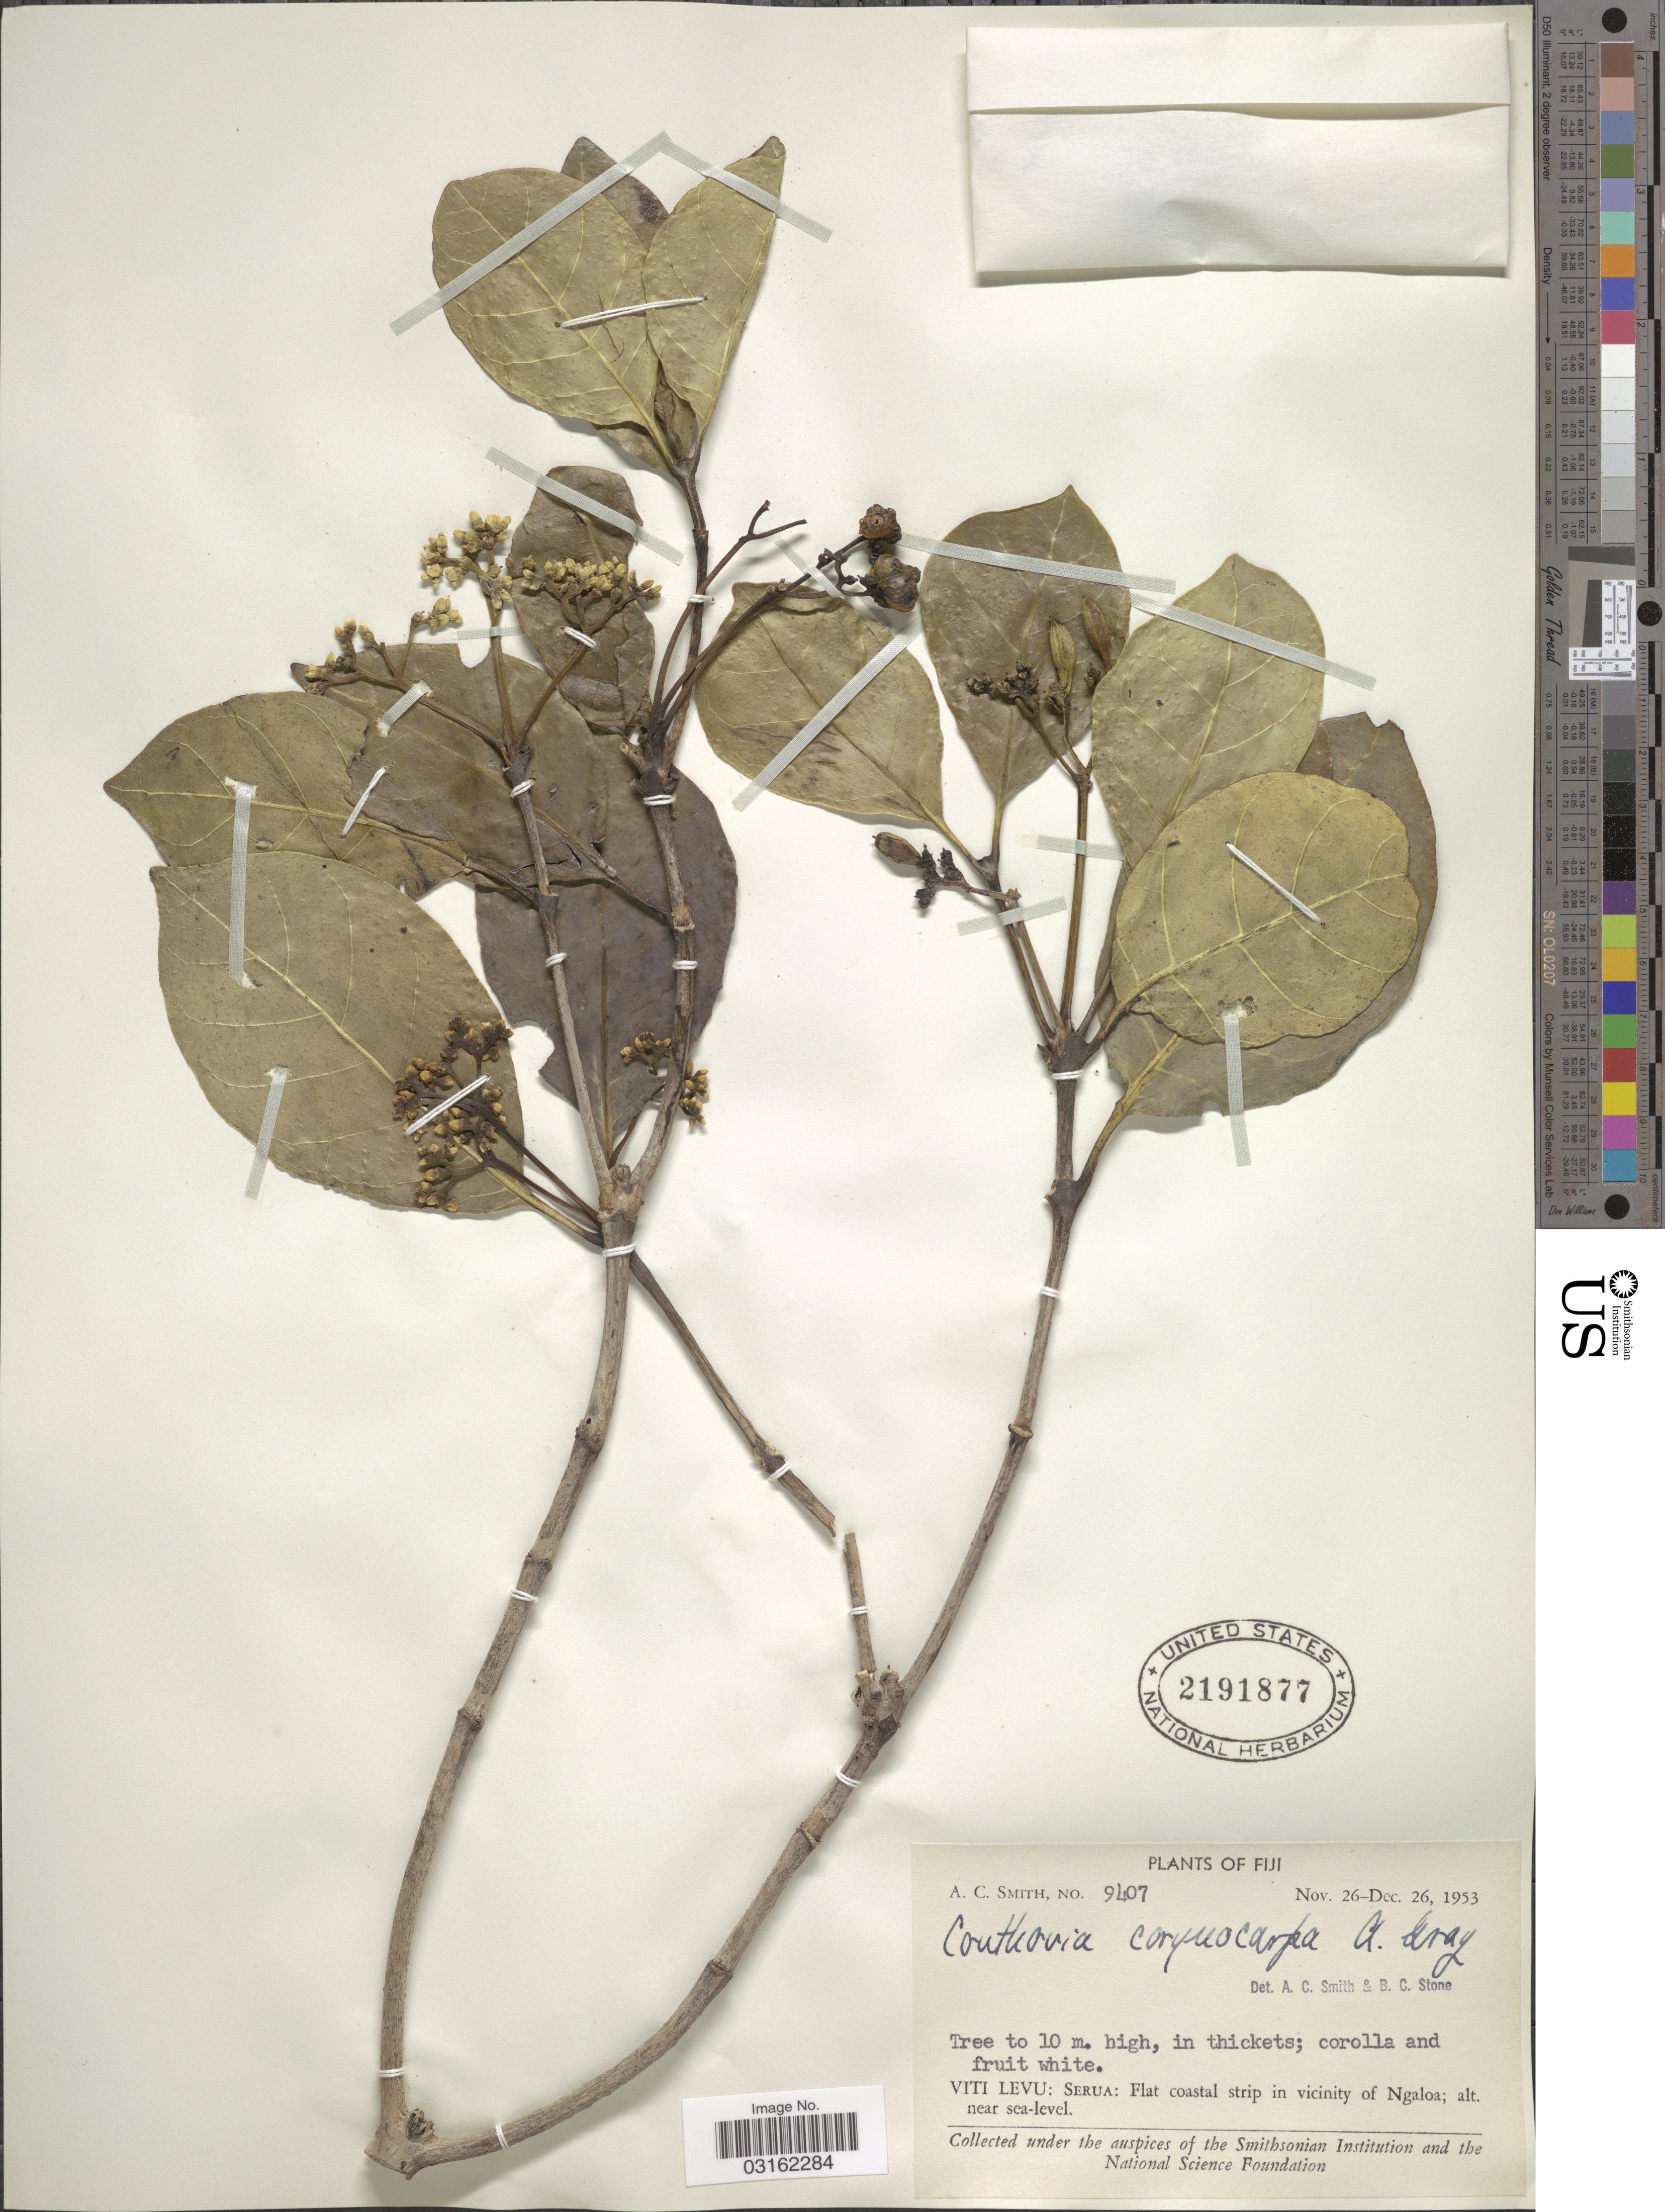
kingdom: Plantae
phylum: Tracheophyta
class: Magnoliopsida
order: Gentianales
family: Loganiaceae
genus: Neuburgia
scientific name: Neuburgia corynocarpa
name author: (A. Gray) Leenh.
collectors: A. C. Smith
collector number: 9407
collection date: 1953-11-26/1953-12-26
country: Fiji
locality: Viti Levu: Serua: Flat coastal strip in vicinity of Ngaloa.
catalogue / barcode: US 2191877